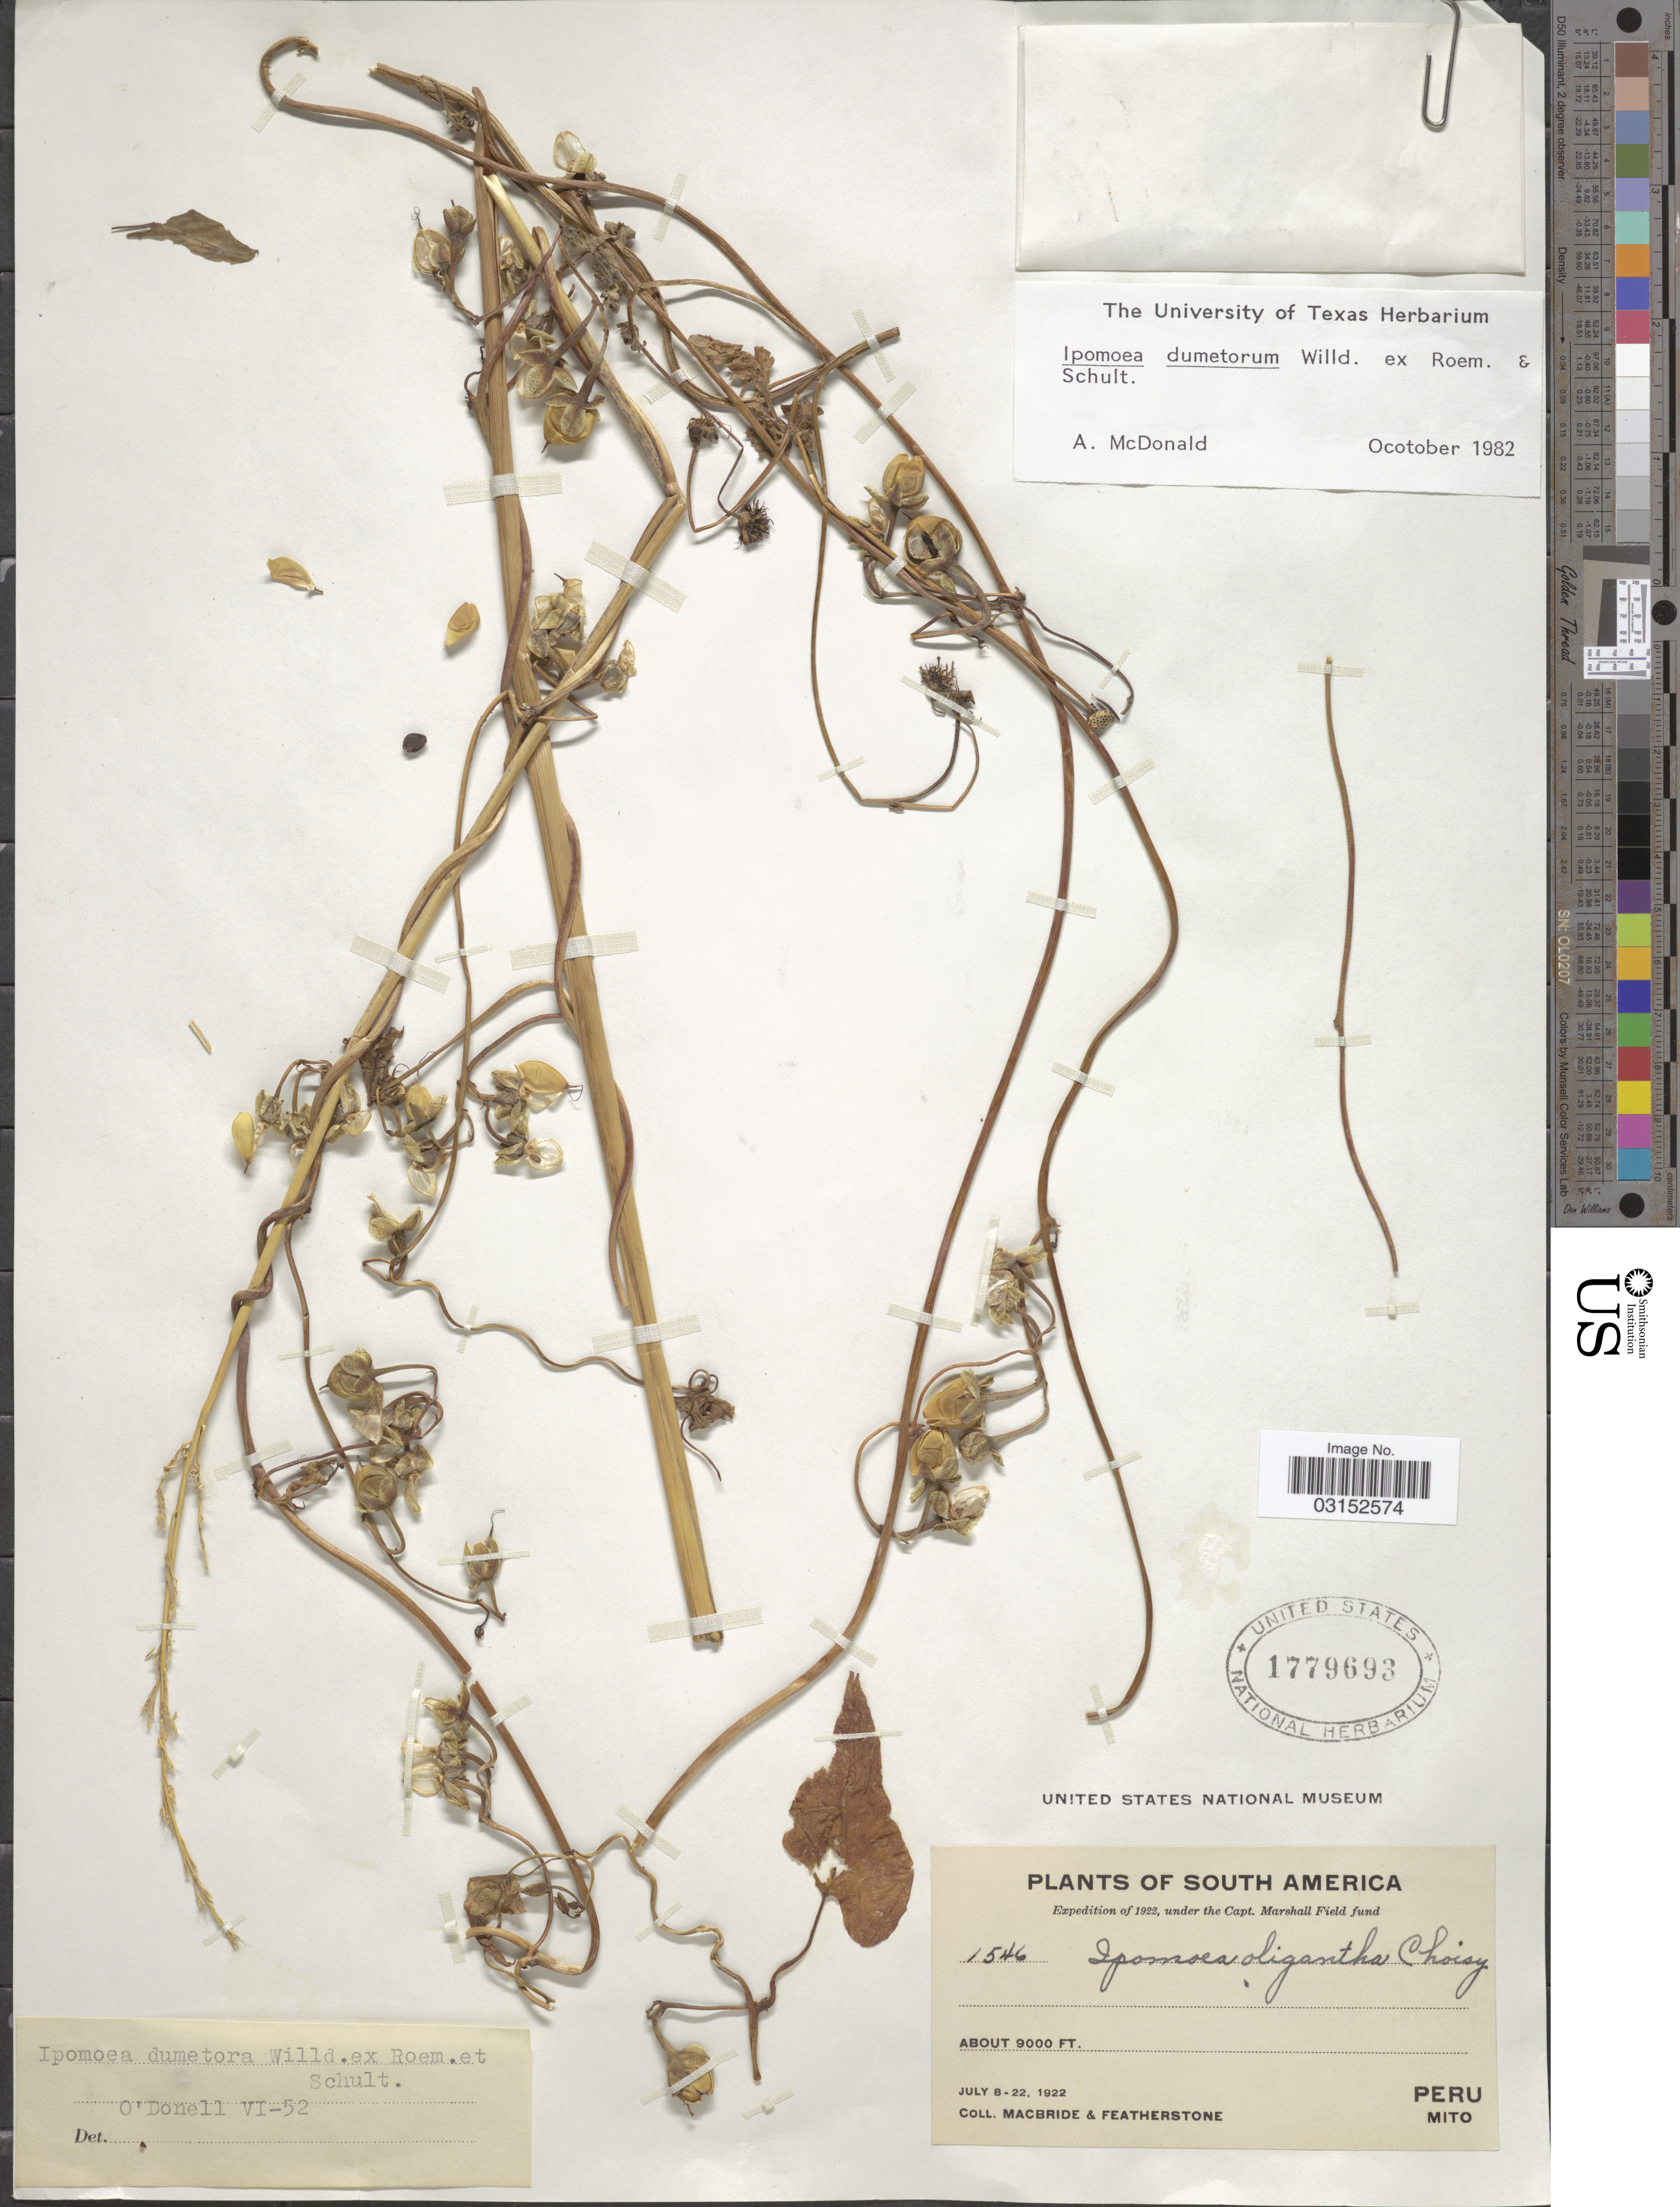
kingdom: Plantae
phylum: Tracheophyta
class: Magnoliopsida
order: Solanales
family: Convolvulaceae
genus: Ipomoea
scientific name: Ipomoea dumetorum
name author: Willd.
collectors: Macbride, -- & -. Featherstone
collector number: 1546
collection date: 1922-07-08/1922-07-22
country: Peru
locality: Mito.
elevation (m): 2743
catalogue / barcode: US 1779693